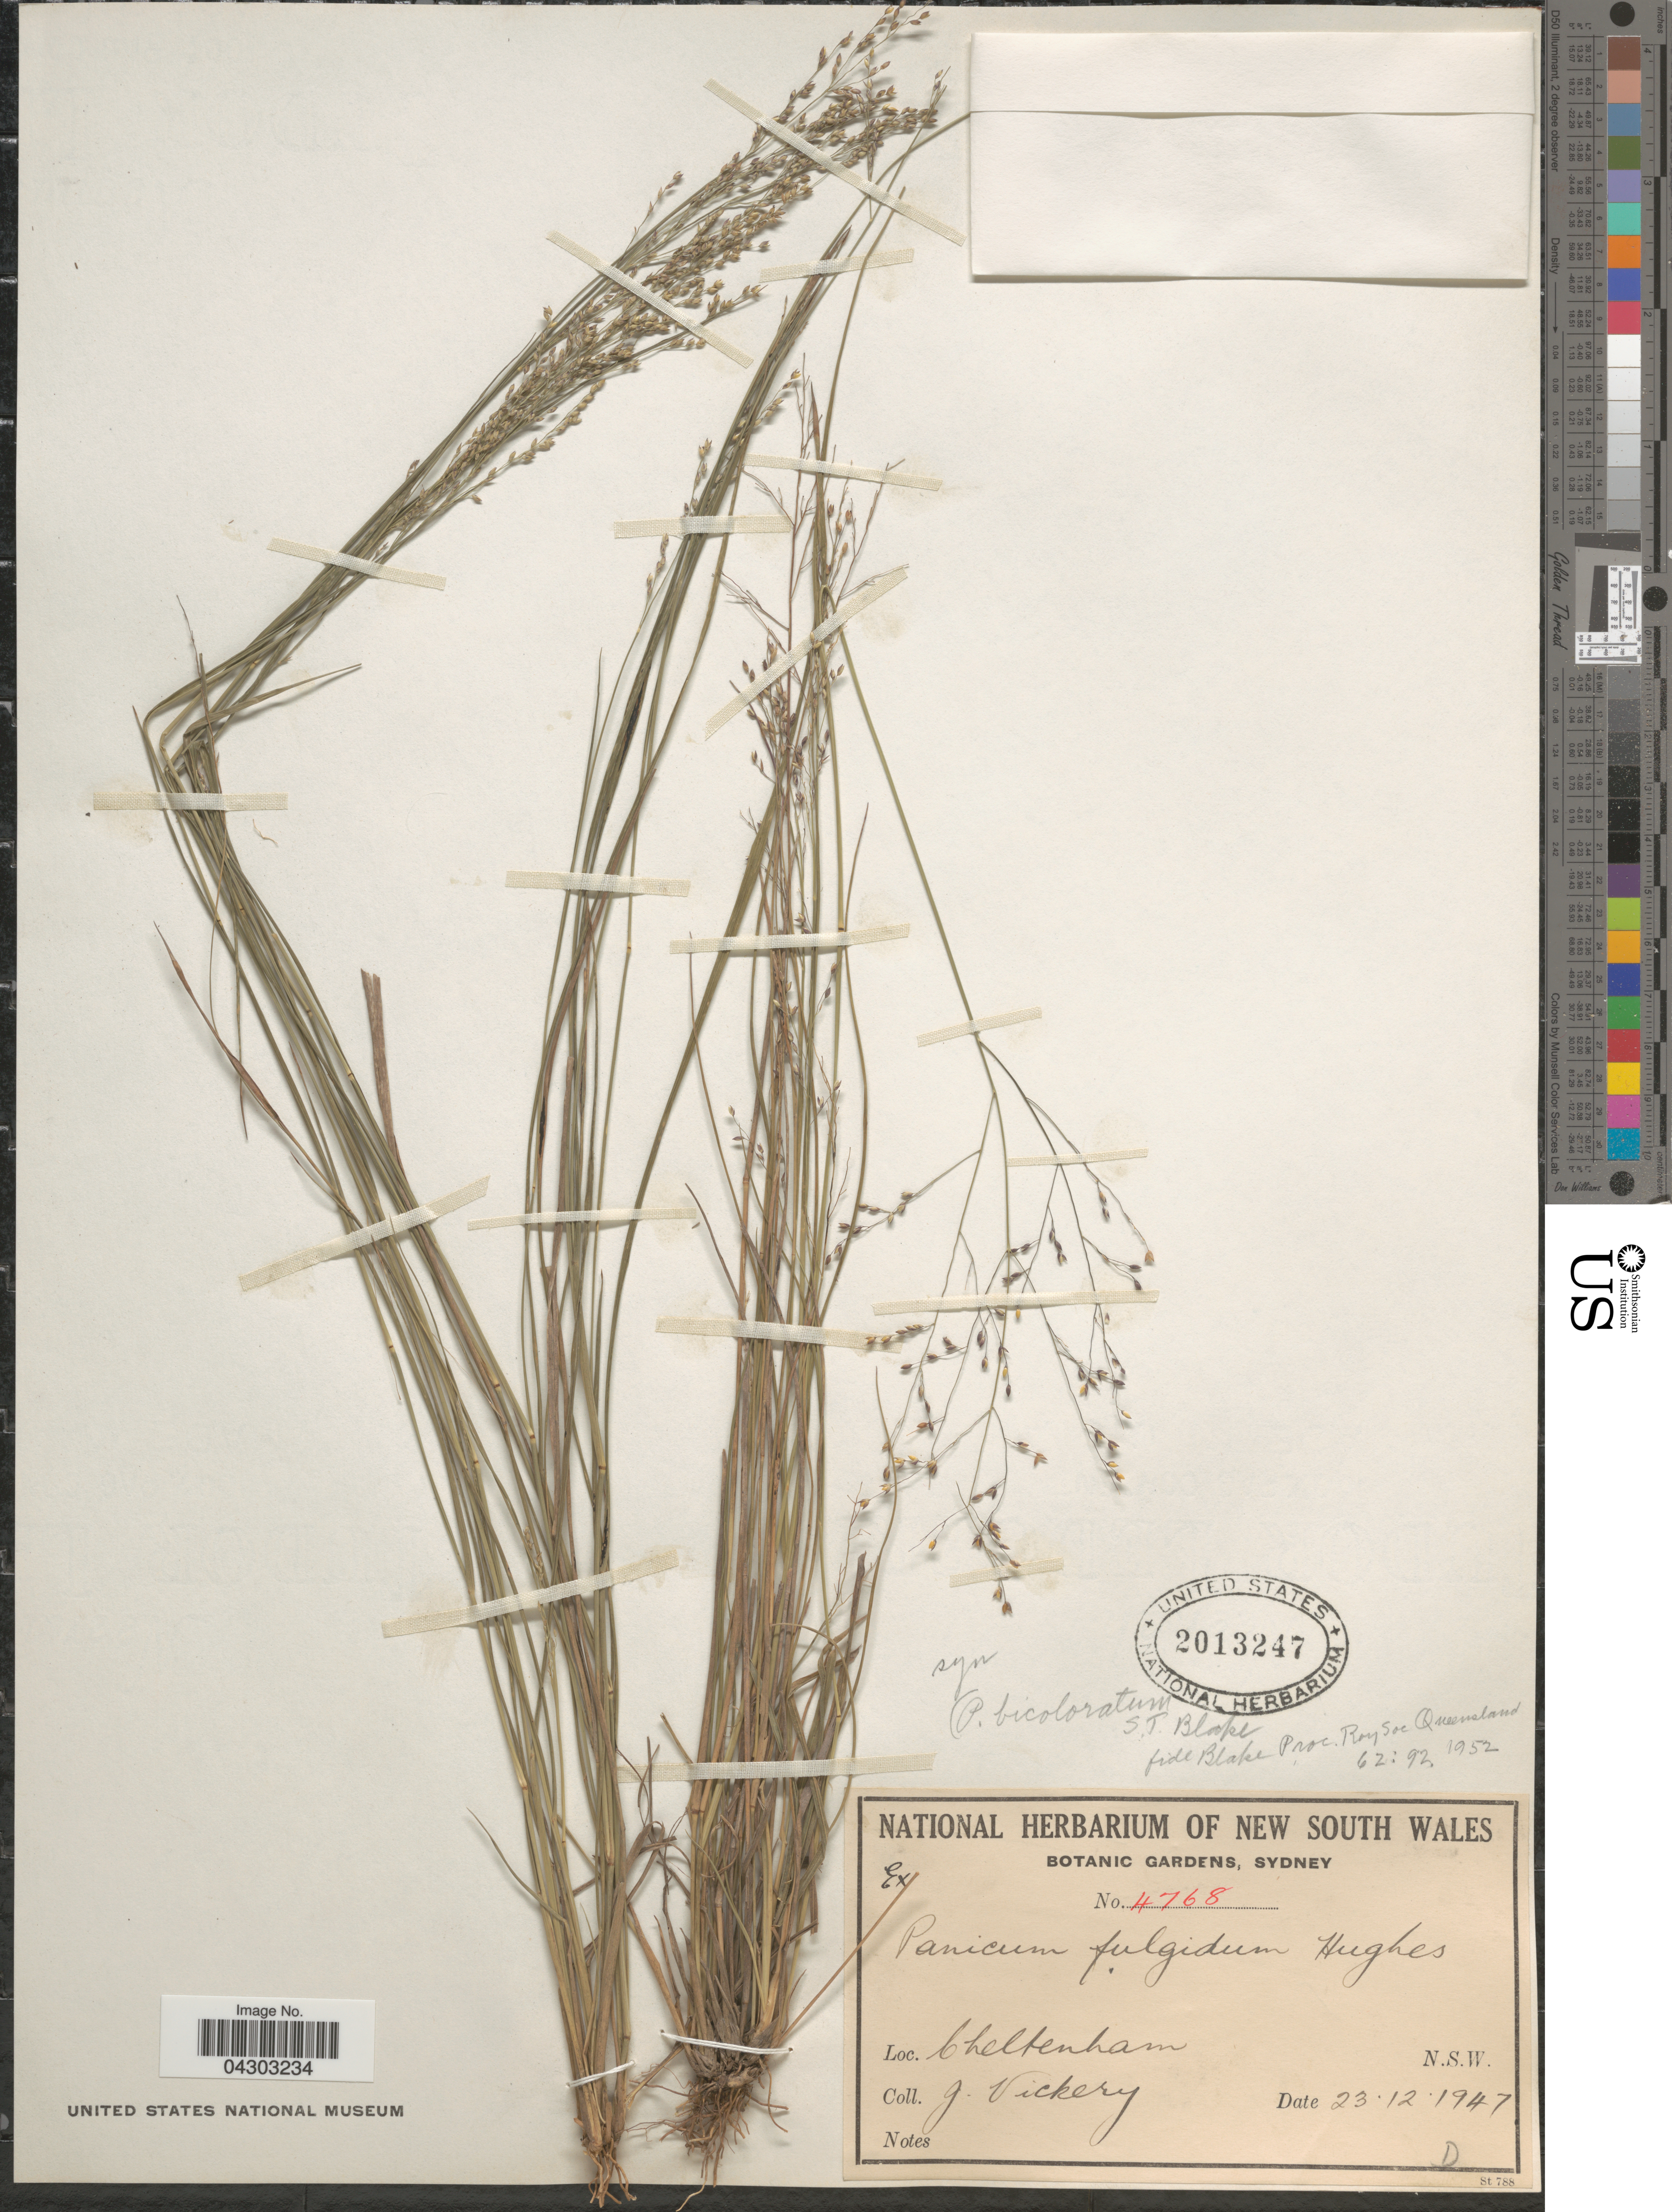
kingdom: Plantae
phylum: Tracheophyta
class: Liliopsida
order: Poales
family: Poaceae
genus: Panicum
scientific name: Panicum simile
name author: Domin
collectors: J. Vickery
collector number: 4768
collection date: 1947-12-23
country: Australia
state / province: New South Wales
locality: Cheltenham.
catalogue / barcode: US 2013247